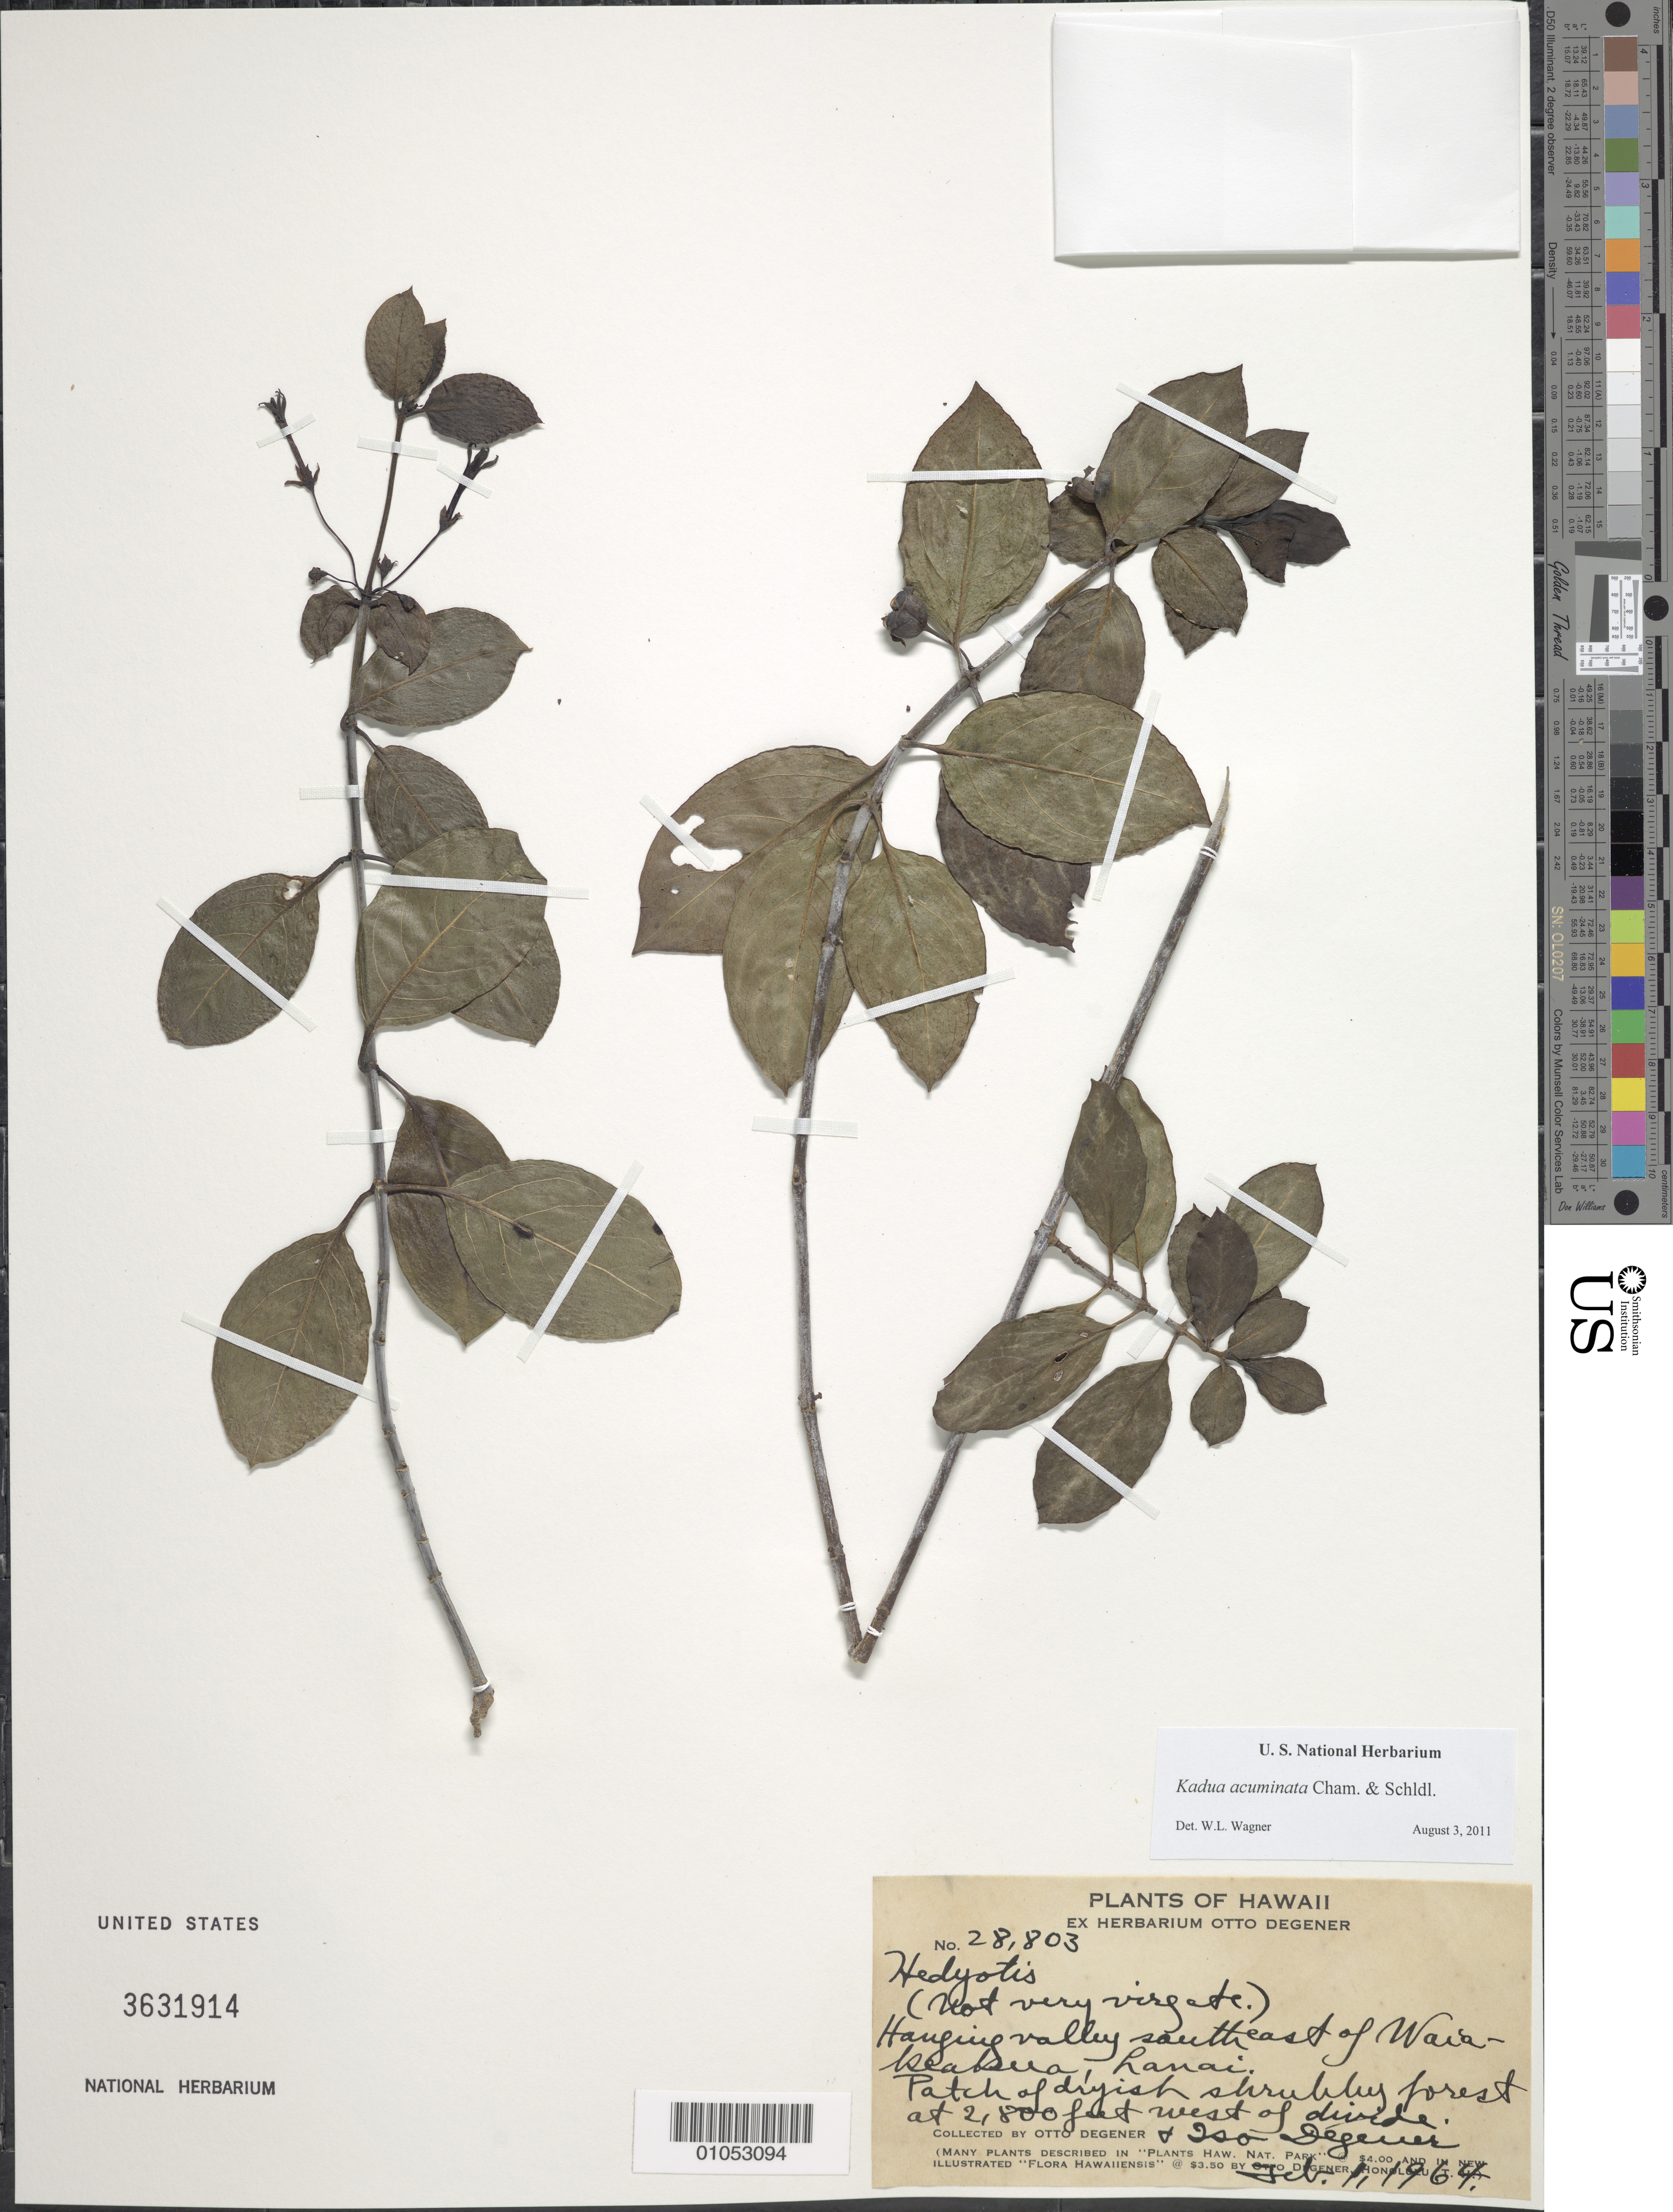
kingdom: Plantae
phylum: Tracheophyta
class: Magnoliopsida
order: Gentianales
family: Rubiaceae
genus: Kadua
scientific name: Kadua acuminata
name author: Cham. & Schltdl.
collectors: O. Degener & I. Degener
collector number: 28803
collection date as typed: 1 Jan 1964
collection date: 1964-01-01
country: United States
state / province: Hawaii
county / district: Maui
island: Lana'i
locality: Hanging valley southeast of Waiakeakua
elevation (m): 853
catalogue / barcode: US 3631914